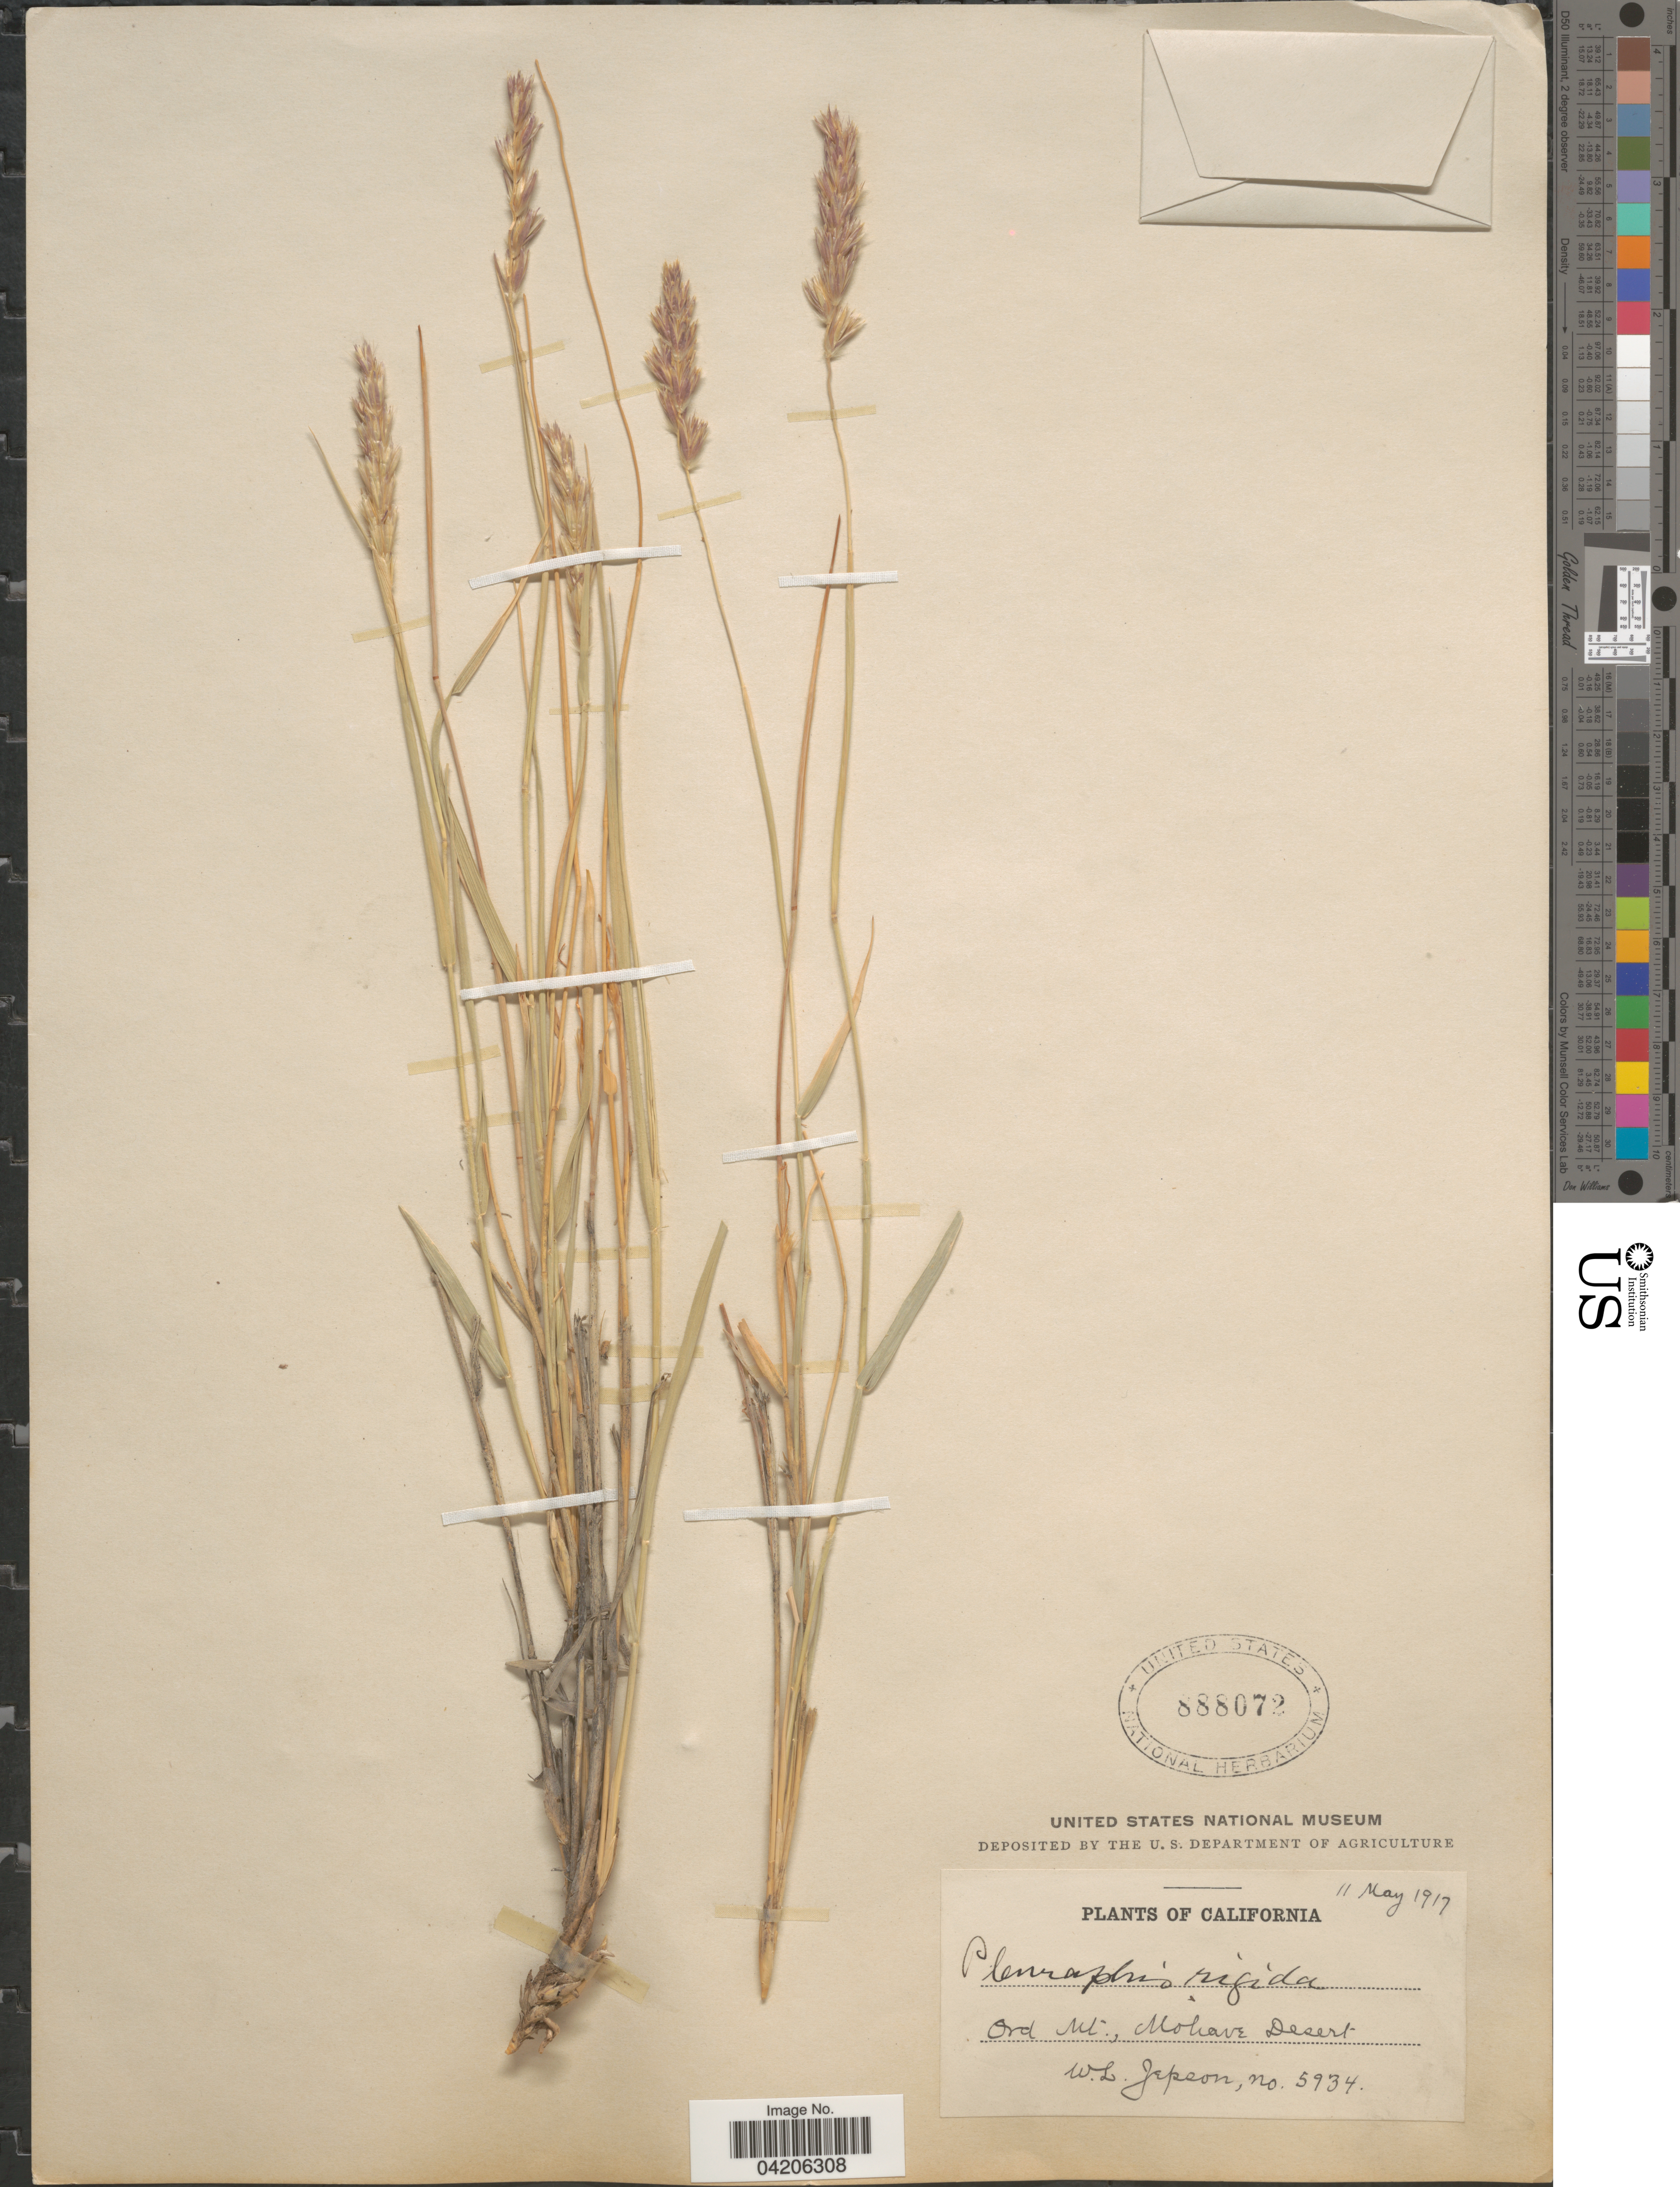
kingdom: Plantae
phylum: Tracheophyta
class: Liliopsida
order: Poales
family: Poaceae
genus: Hilaria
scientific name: Hilaria rigida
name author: (Thurb.) Benth. ex Scribn.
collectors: W. L. Jepson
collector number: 5934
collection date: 1917-05-11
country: United States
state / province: California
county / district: Kern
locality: Ord Mt., Mohave Desert.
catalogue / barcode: US 888072